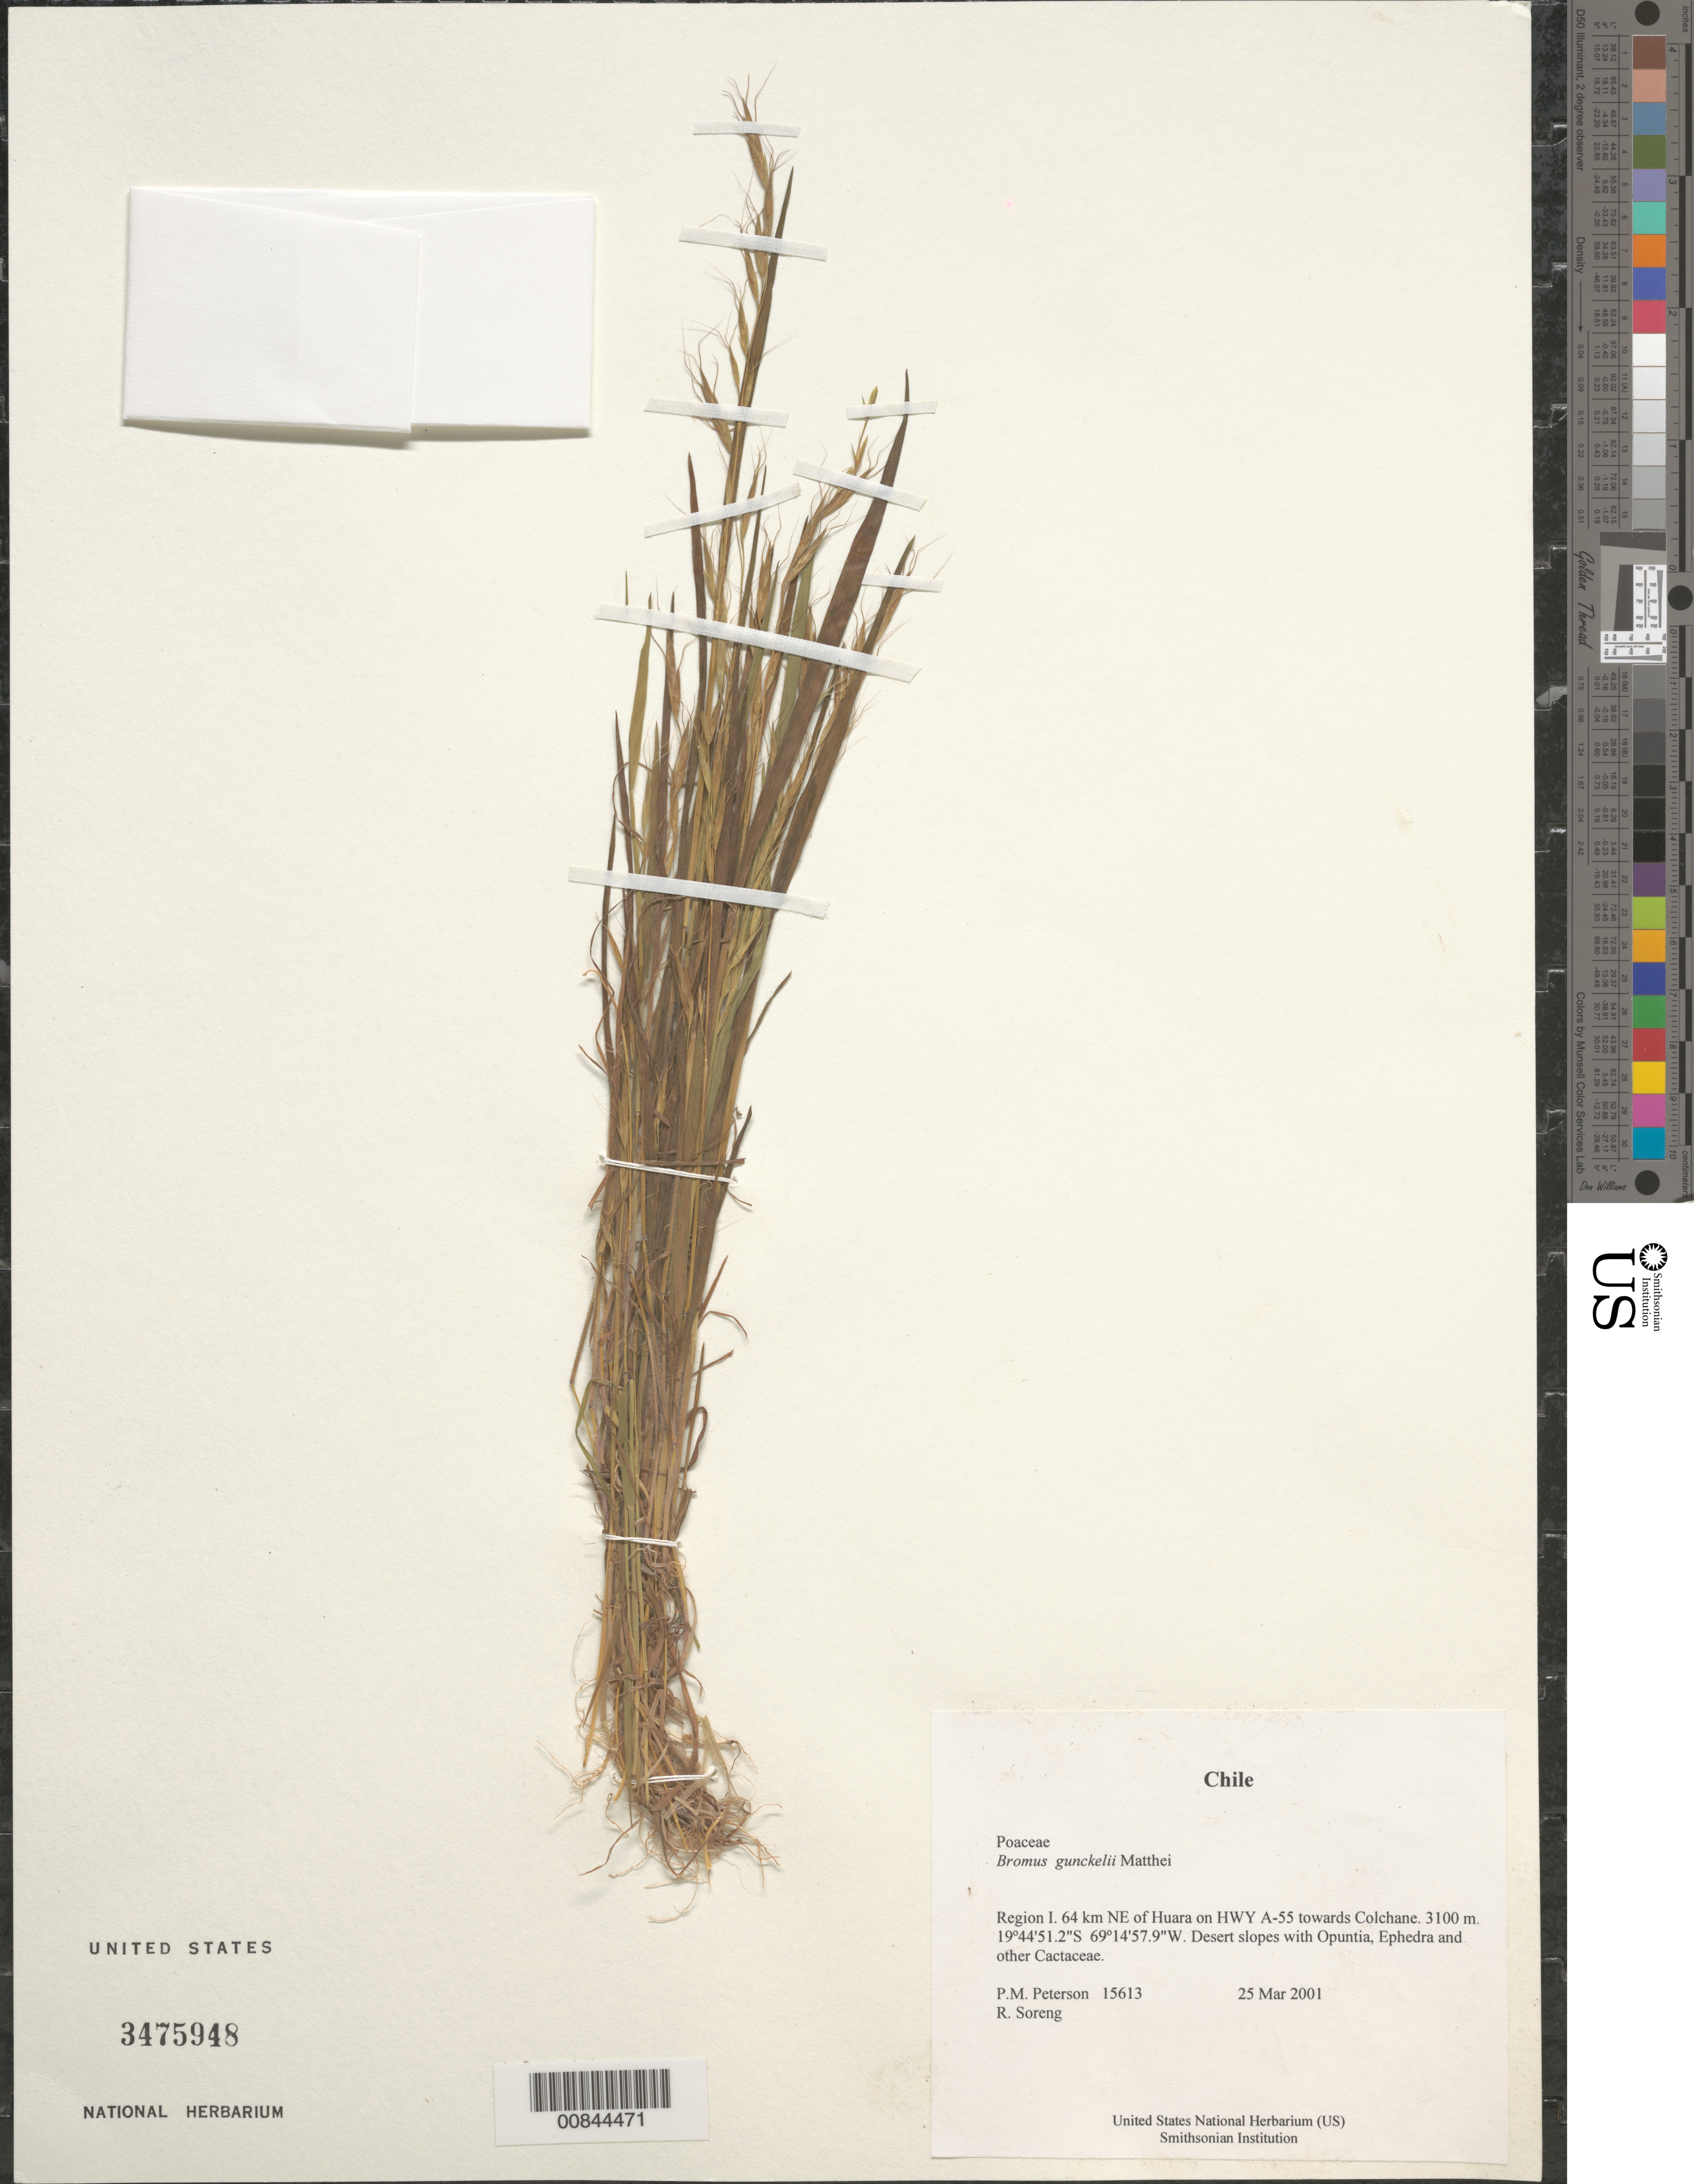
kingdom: Plantae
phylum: Tracheophyta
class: Liliopsida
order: Poales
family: Poaceae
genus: Bromus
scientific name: Bromus gunckelii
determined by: Planchuelo, A. M.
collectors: P. M. Peterson & R. J. Soreng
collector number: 15613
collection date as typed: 25 Mar 2001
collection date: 2001-03-25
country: Chile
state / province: Tarapacá (I)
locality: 64 km NE of Huara on HWY A-55 towards Colchane.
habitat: Desert slopes with Opuntia, Ephedra and other Cactaceae.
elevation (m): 3100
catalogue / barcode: US 3475948